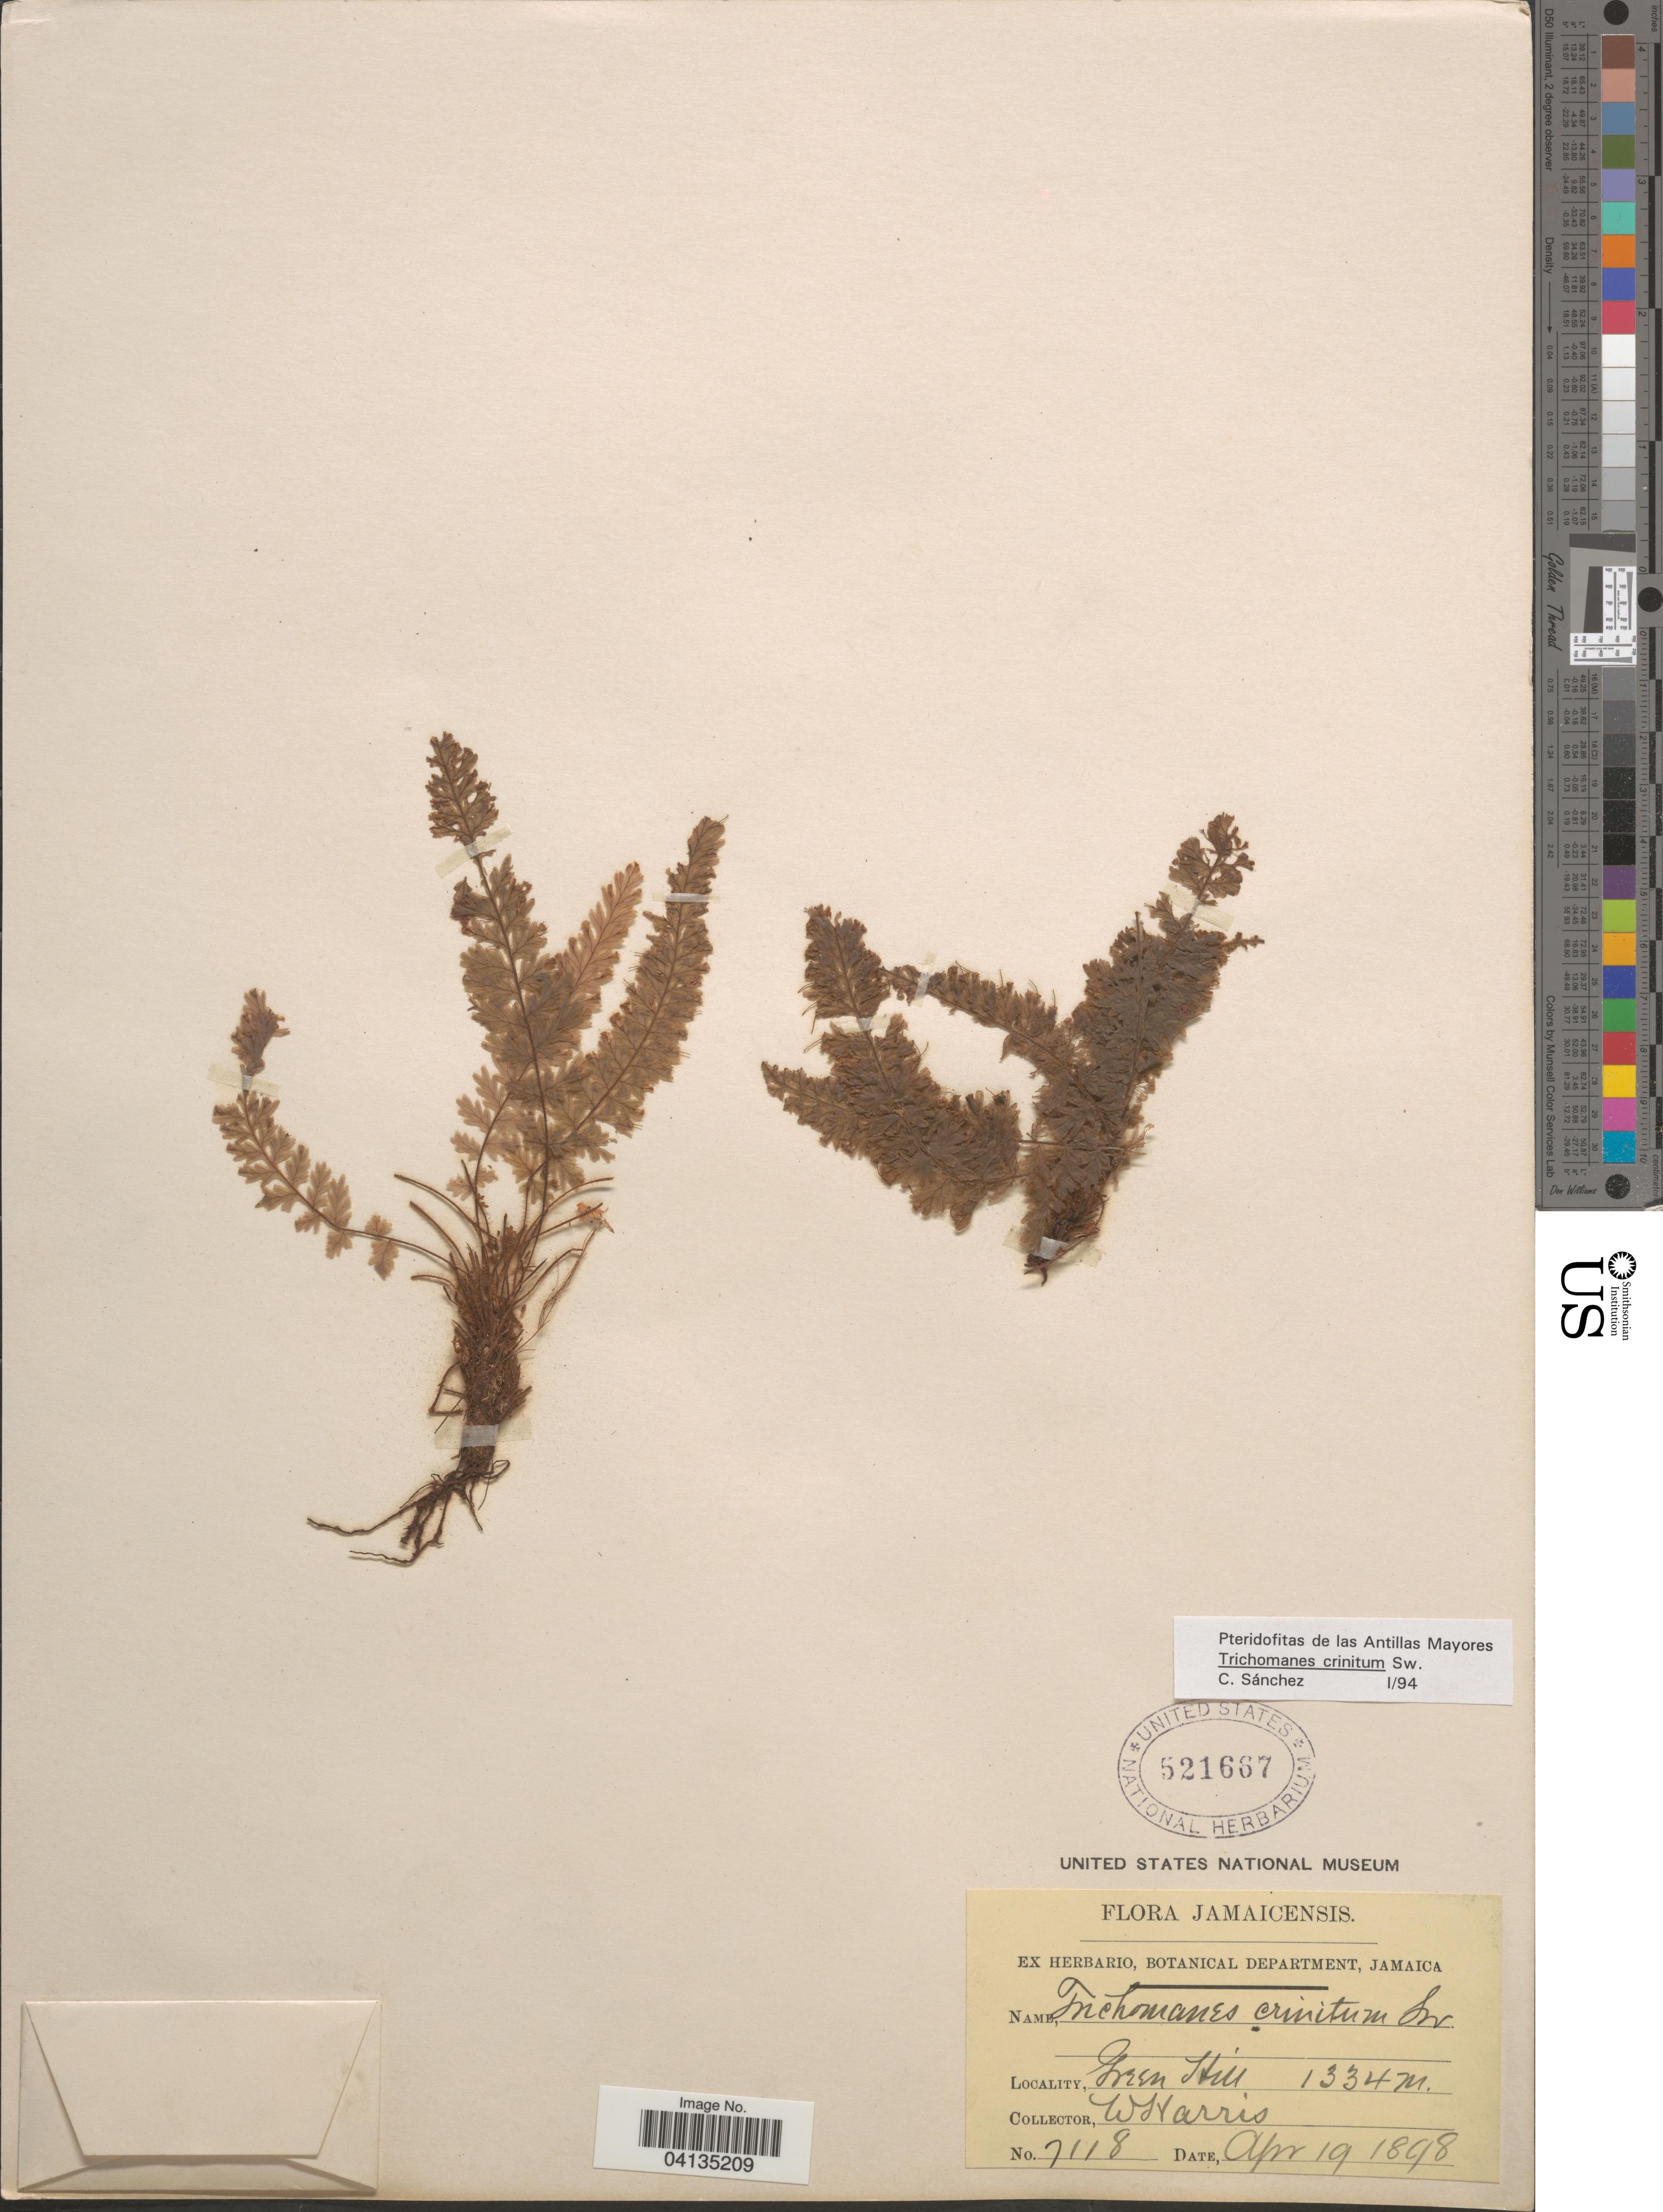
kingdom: Plantae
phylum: Tracheophyta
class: Polypodiopsida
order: Hymenophyllales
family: Hymenophyllaceae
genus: Trichomanes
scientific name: Trichomanes crinitum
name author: Sw.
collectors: W. Harris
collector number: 7118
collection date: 1898-04-19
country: Jamaica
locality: Jamaicensis. Green Hill.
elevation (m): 1334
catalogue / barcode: US 521667